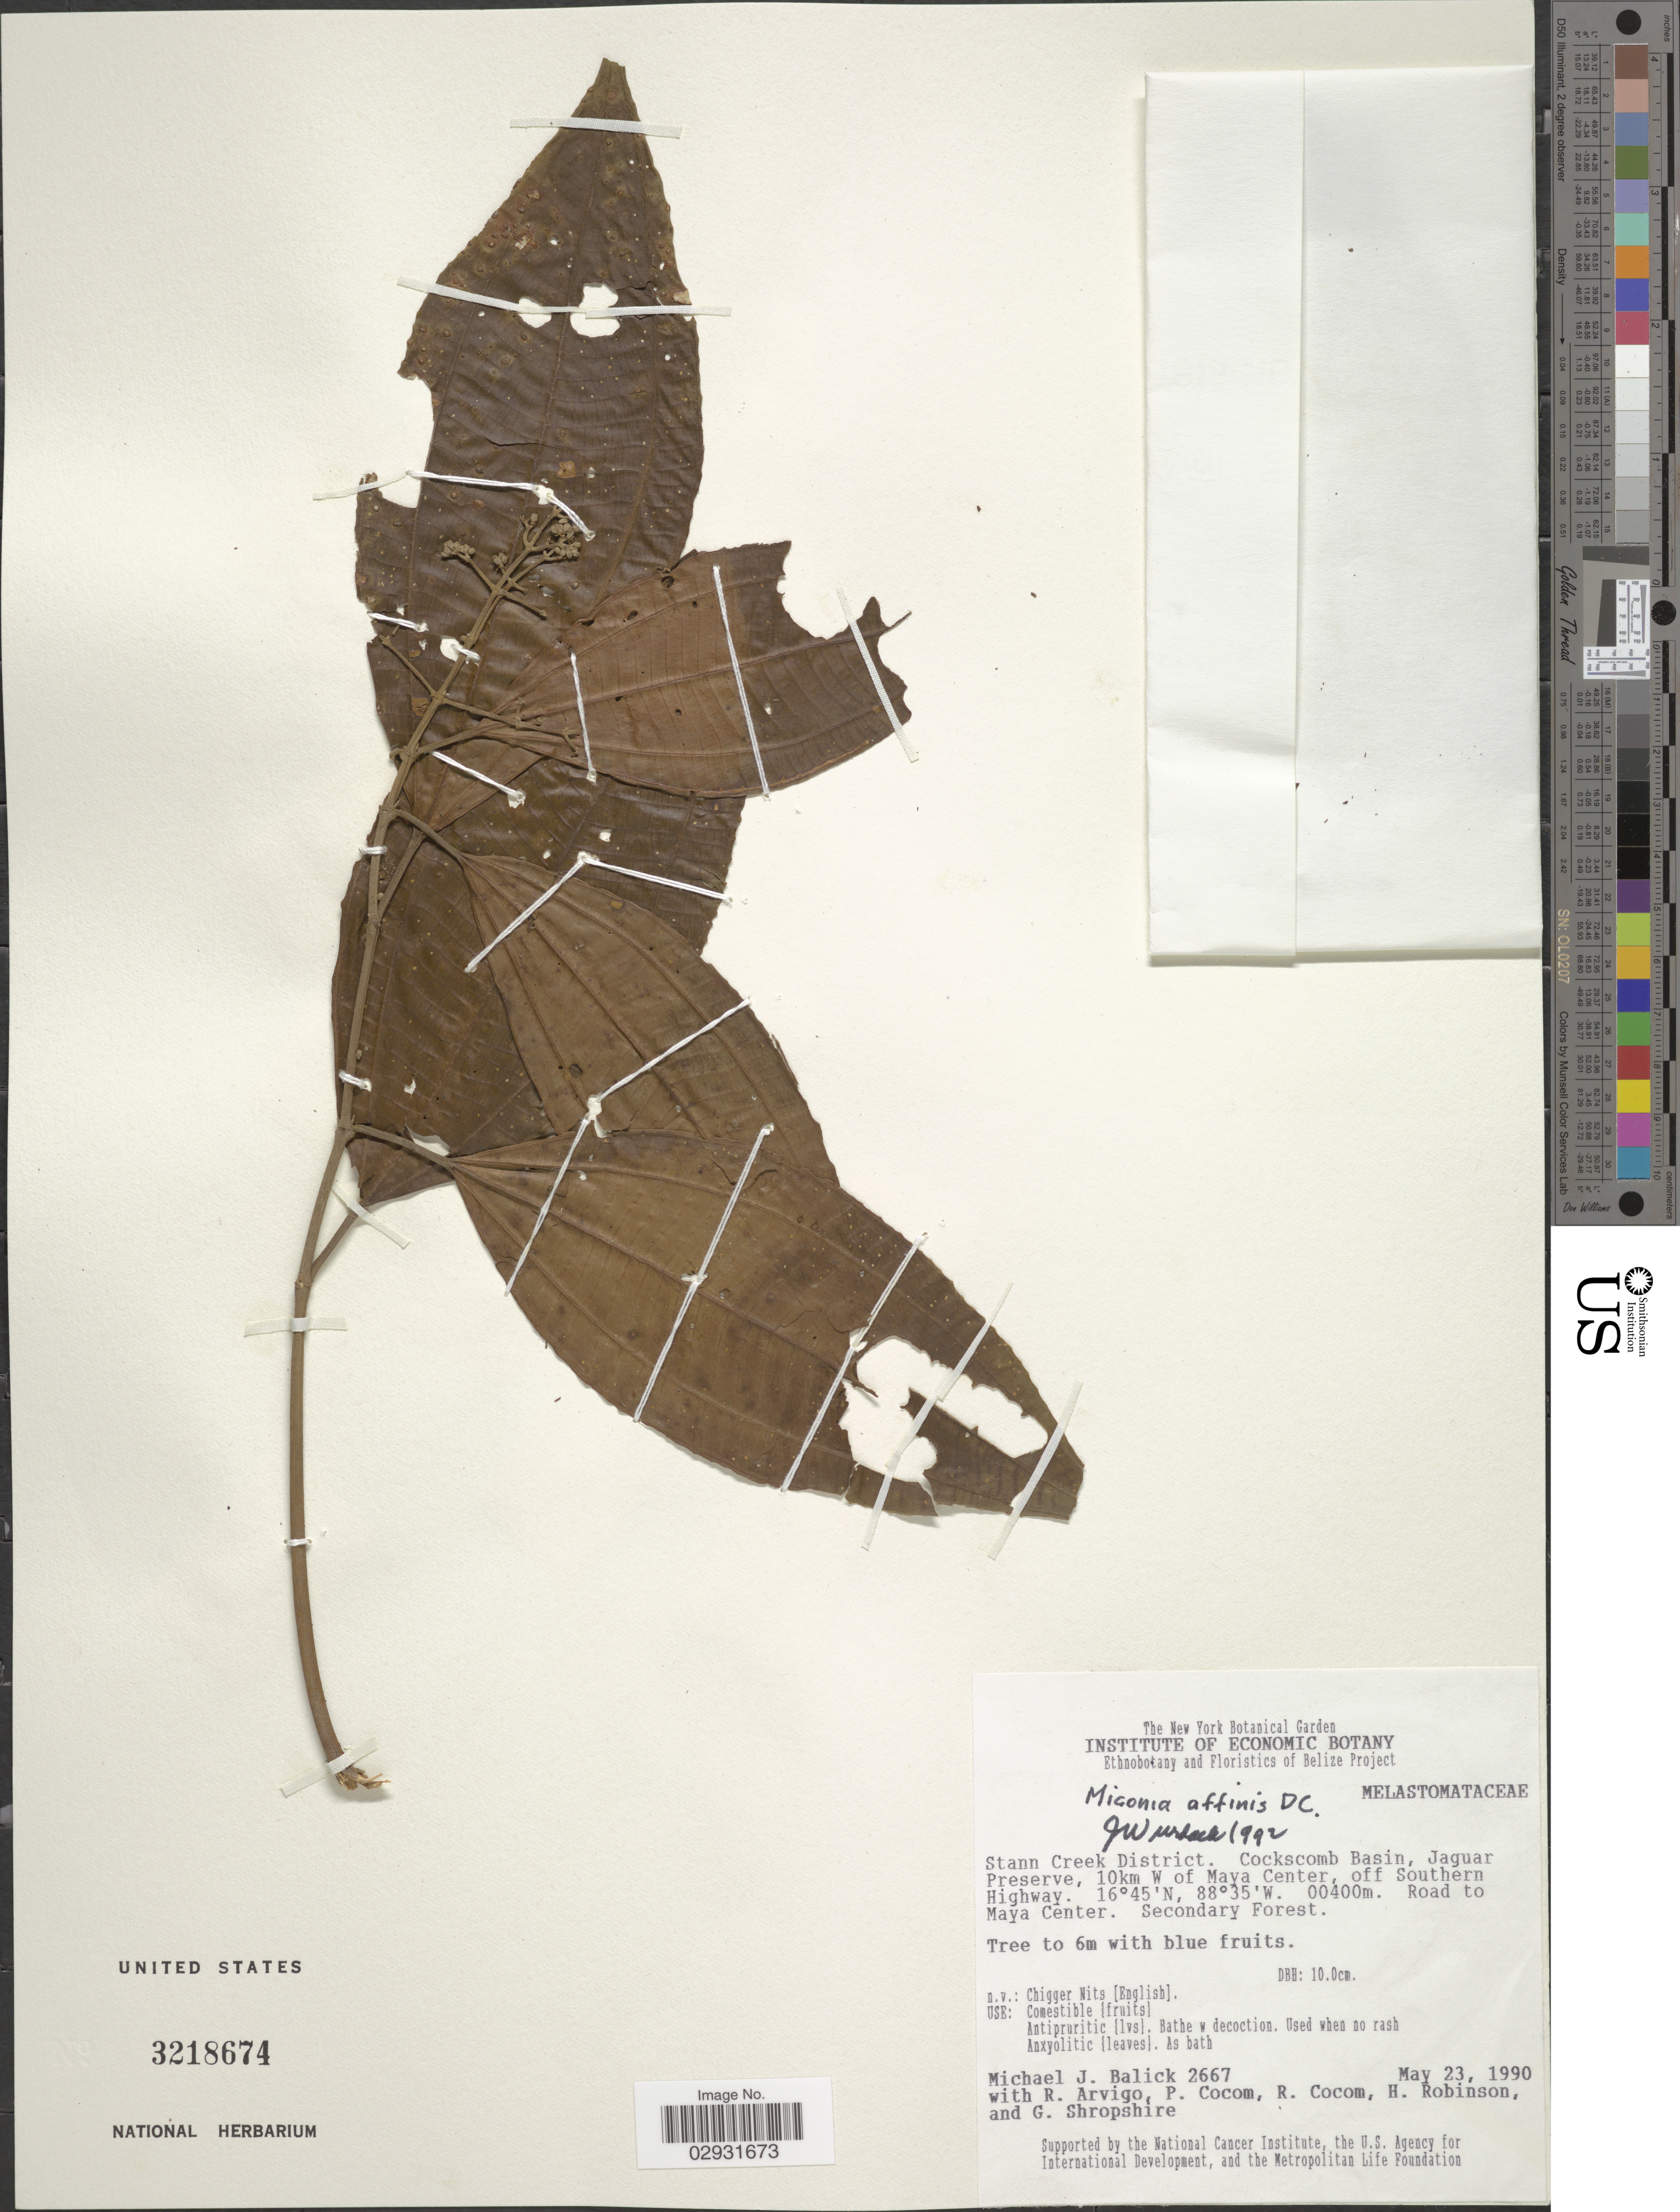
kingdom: Plantae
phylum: Tracheophyta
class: Magnoliopsida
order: Myrtales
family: Melastomataceae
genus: Miconia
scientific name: Miconia affinis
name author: DC.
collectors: M. J. Balick, R. Arvigo, P. Cocom, H. Robinson & G. Shropshire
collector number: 2667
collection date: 1990-05-23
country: Belize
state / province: Stann Creek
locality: Stann Creek District. Cockscomb Basin, Jaguar Preserve, 10km W of Maya Center, off Southern Highway. Road to Maya Center.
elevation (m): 400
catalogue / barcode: US 3218674